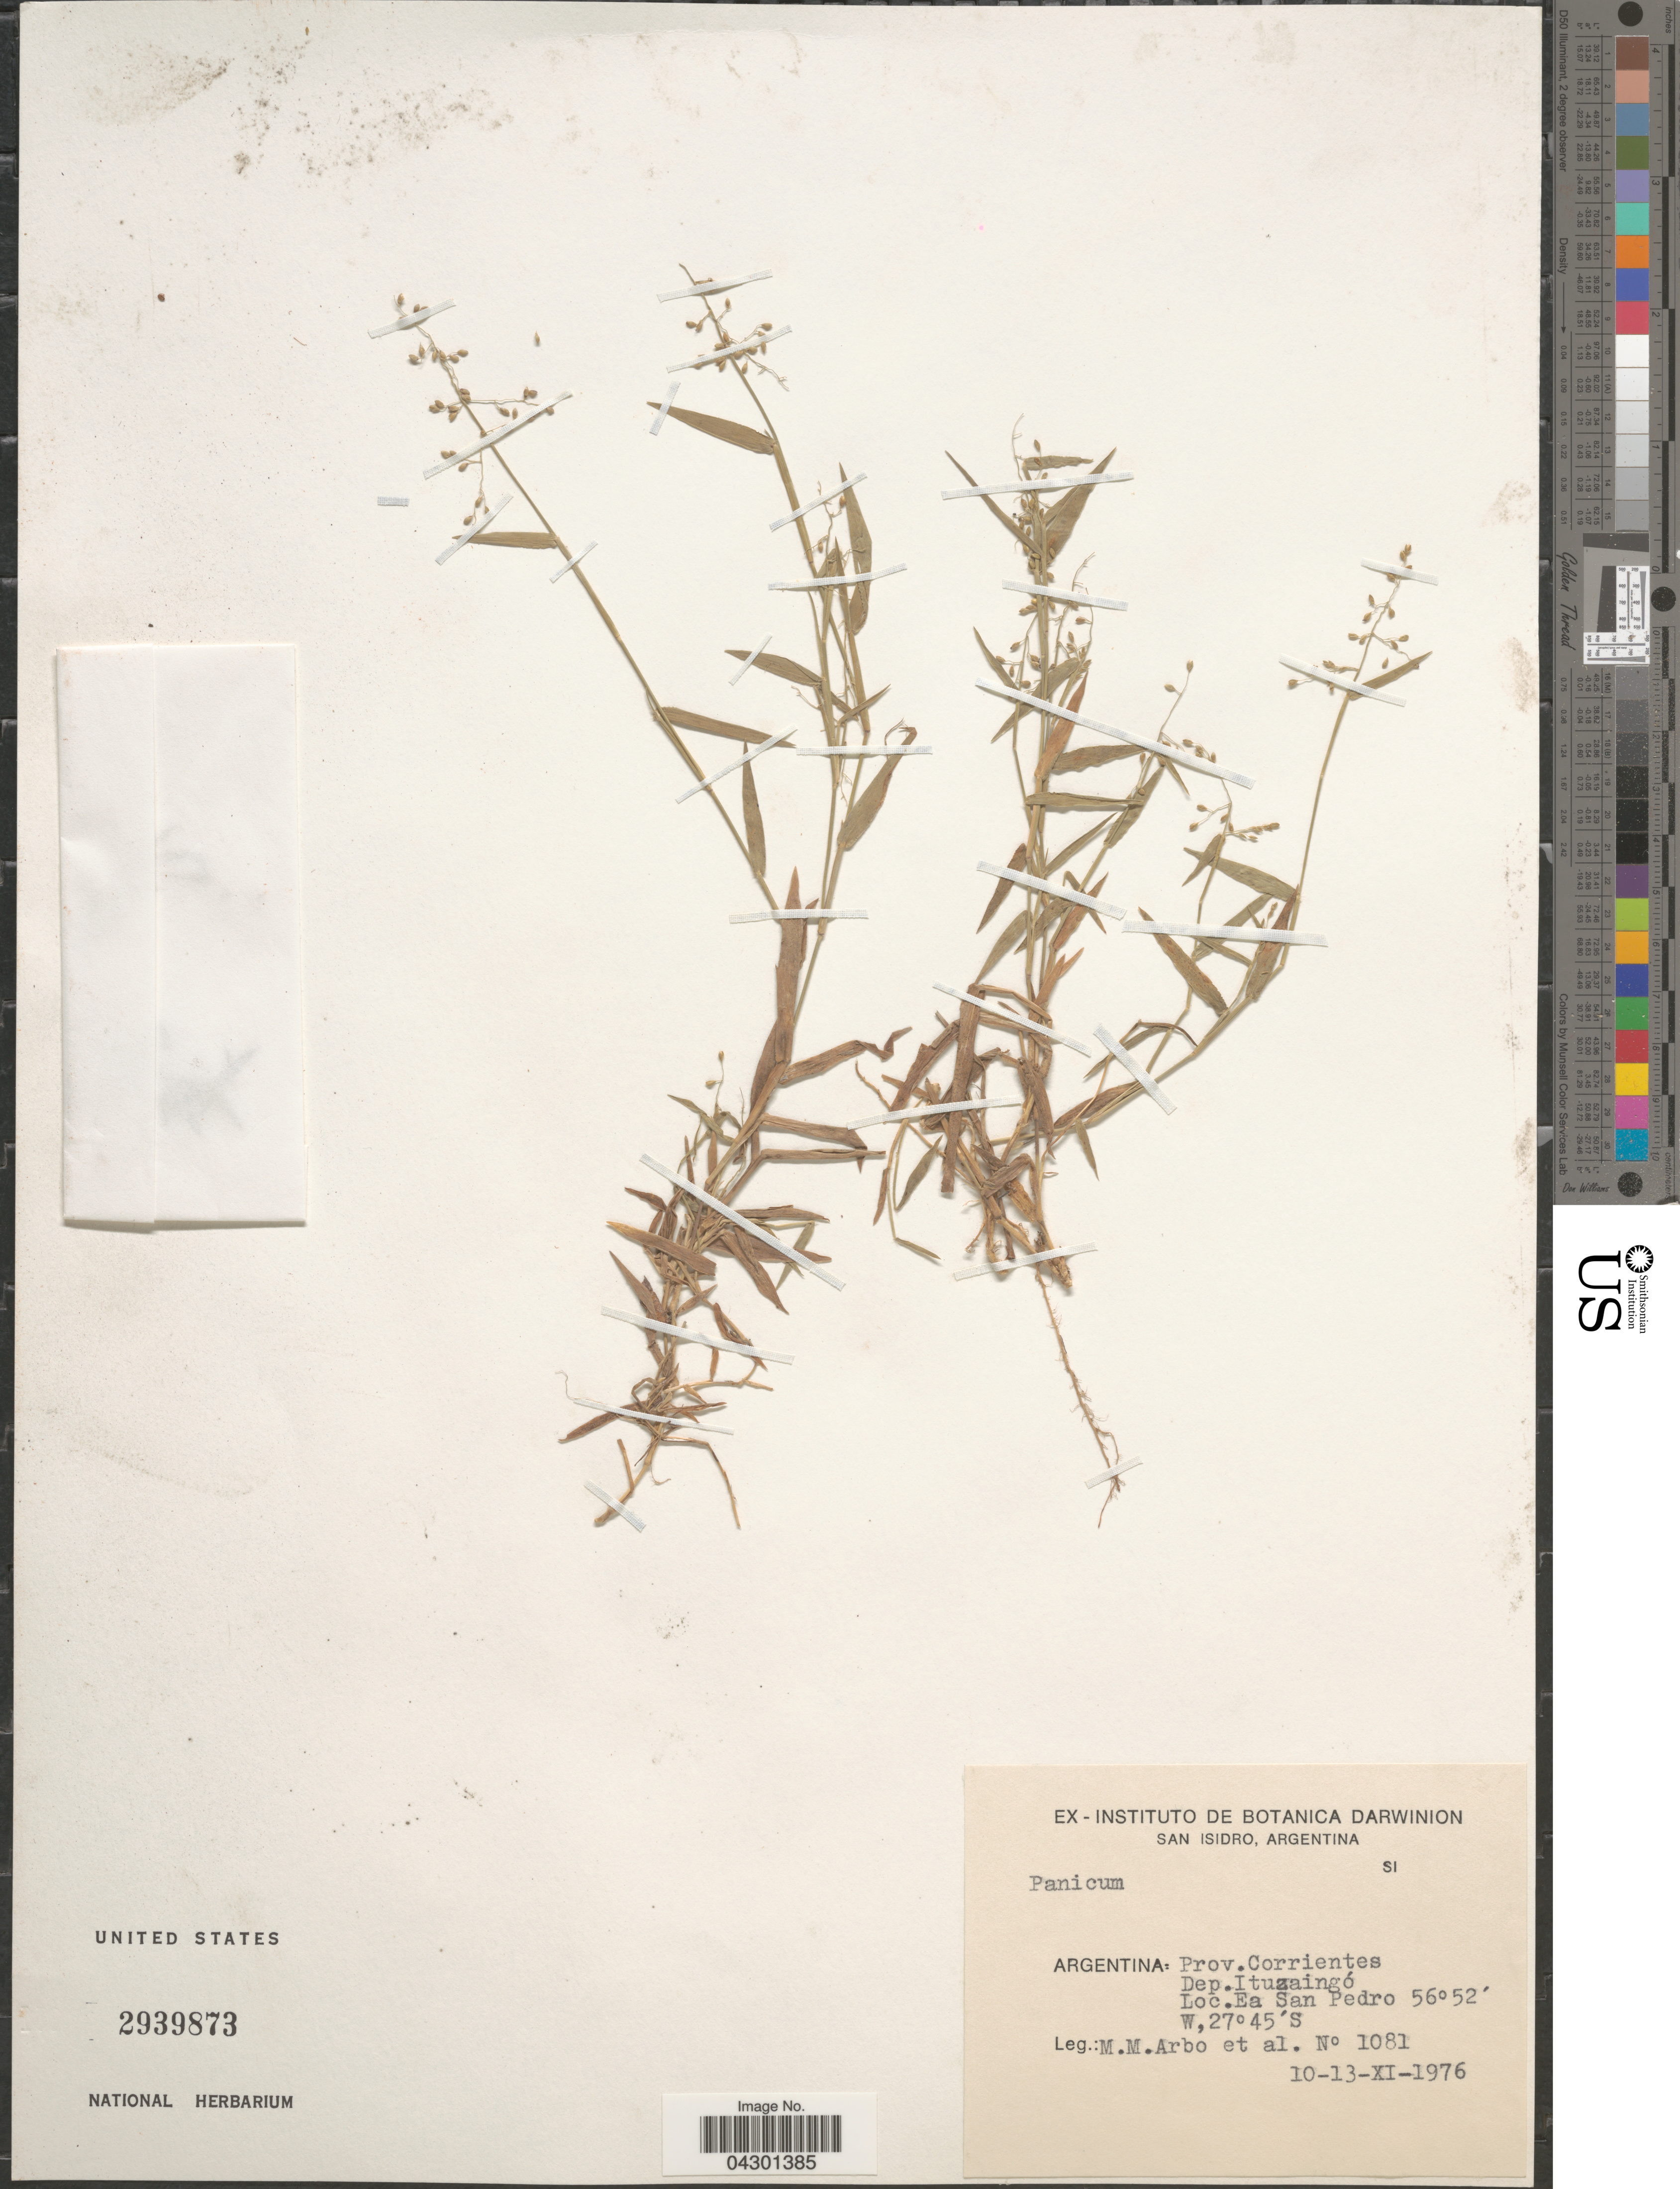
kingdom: Plantae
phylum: Tracheophyta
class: Liliopsida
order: Poales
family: Poaceae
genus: Panicum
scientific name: Panicum sp.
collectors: M. M. Arbo & et al.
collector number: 1081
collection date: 1976-11-10/1976-11-13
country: Argentina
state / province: Corrientes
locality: Dep. Ituzaingó. Ea San Pedro.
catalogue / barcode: US 2939873